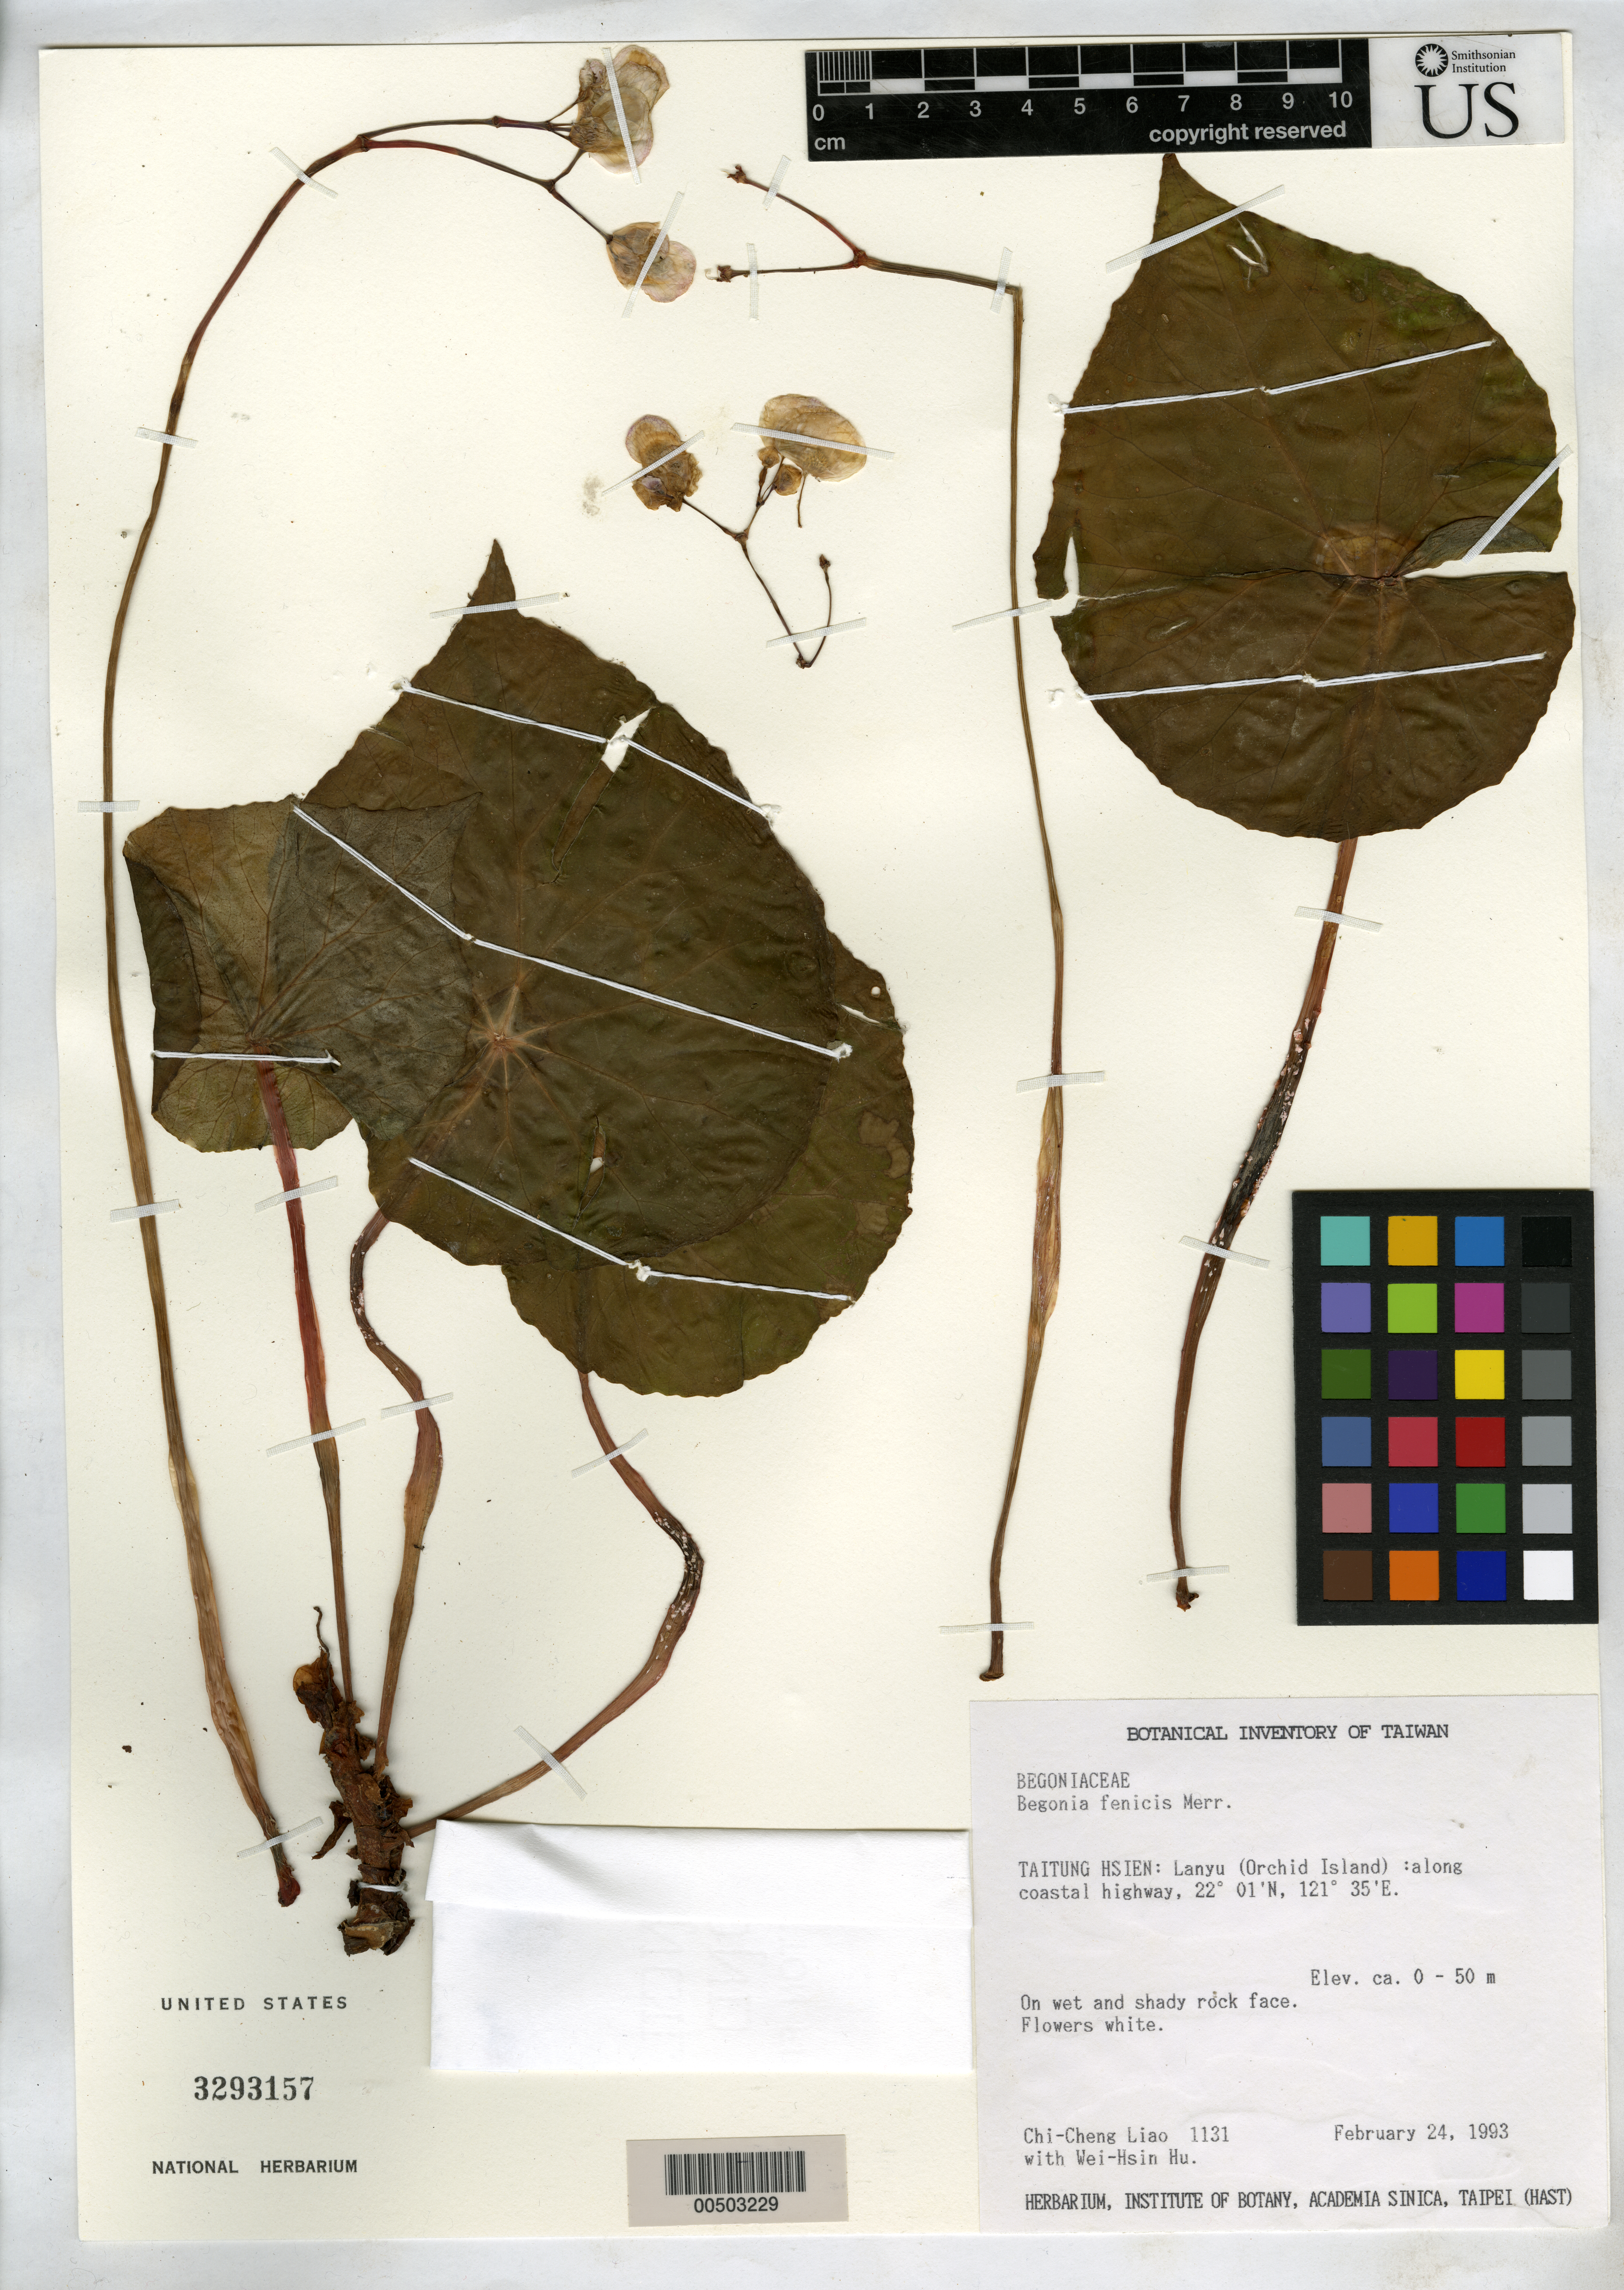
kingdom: Plantae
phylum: Tracheophyta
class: Magnoliopsida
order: Cucurbitales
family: Begoniaceae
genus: Begonia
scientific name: Begonia fenicis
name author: Merr.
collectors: C. Liao & W. Hu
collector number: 1131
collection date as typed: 24 Feb 1993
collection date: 1993-02-24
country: Taiwan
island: Lanyu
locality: Taitung hsien, lanyu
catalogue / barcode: US 3292157